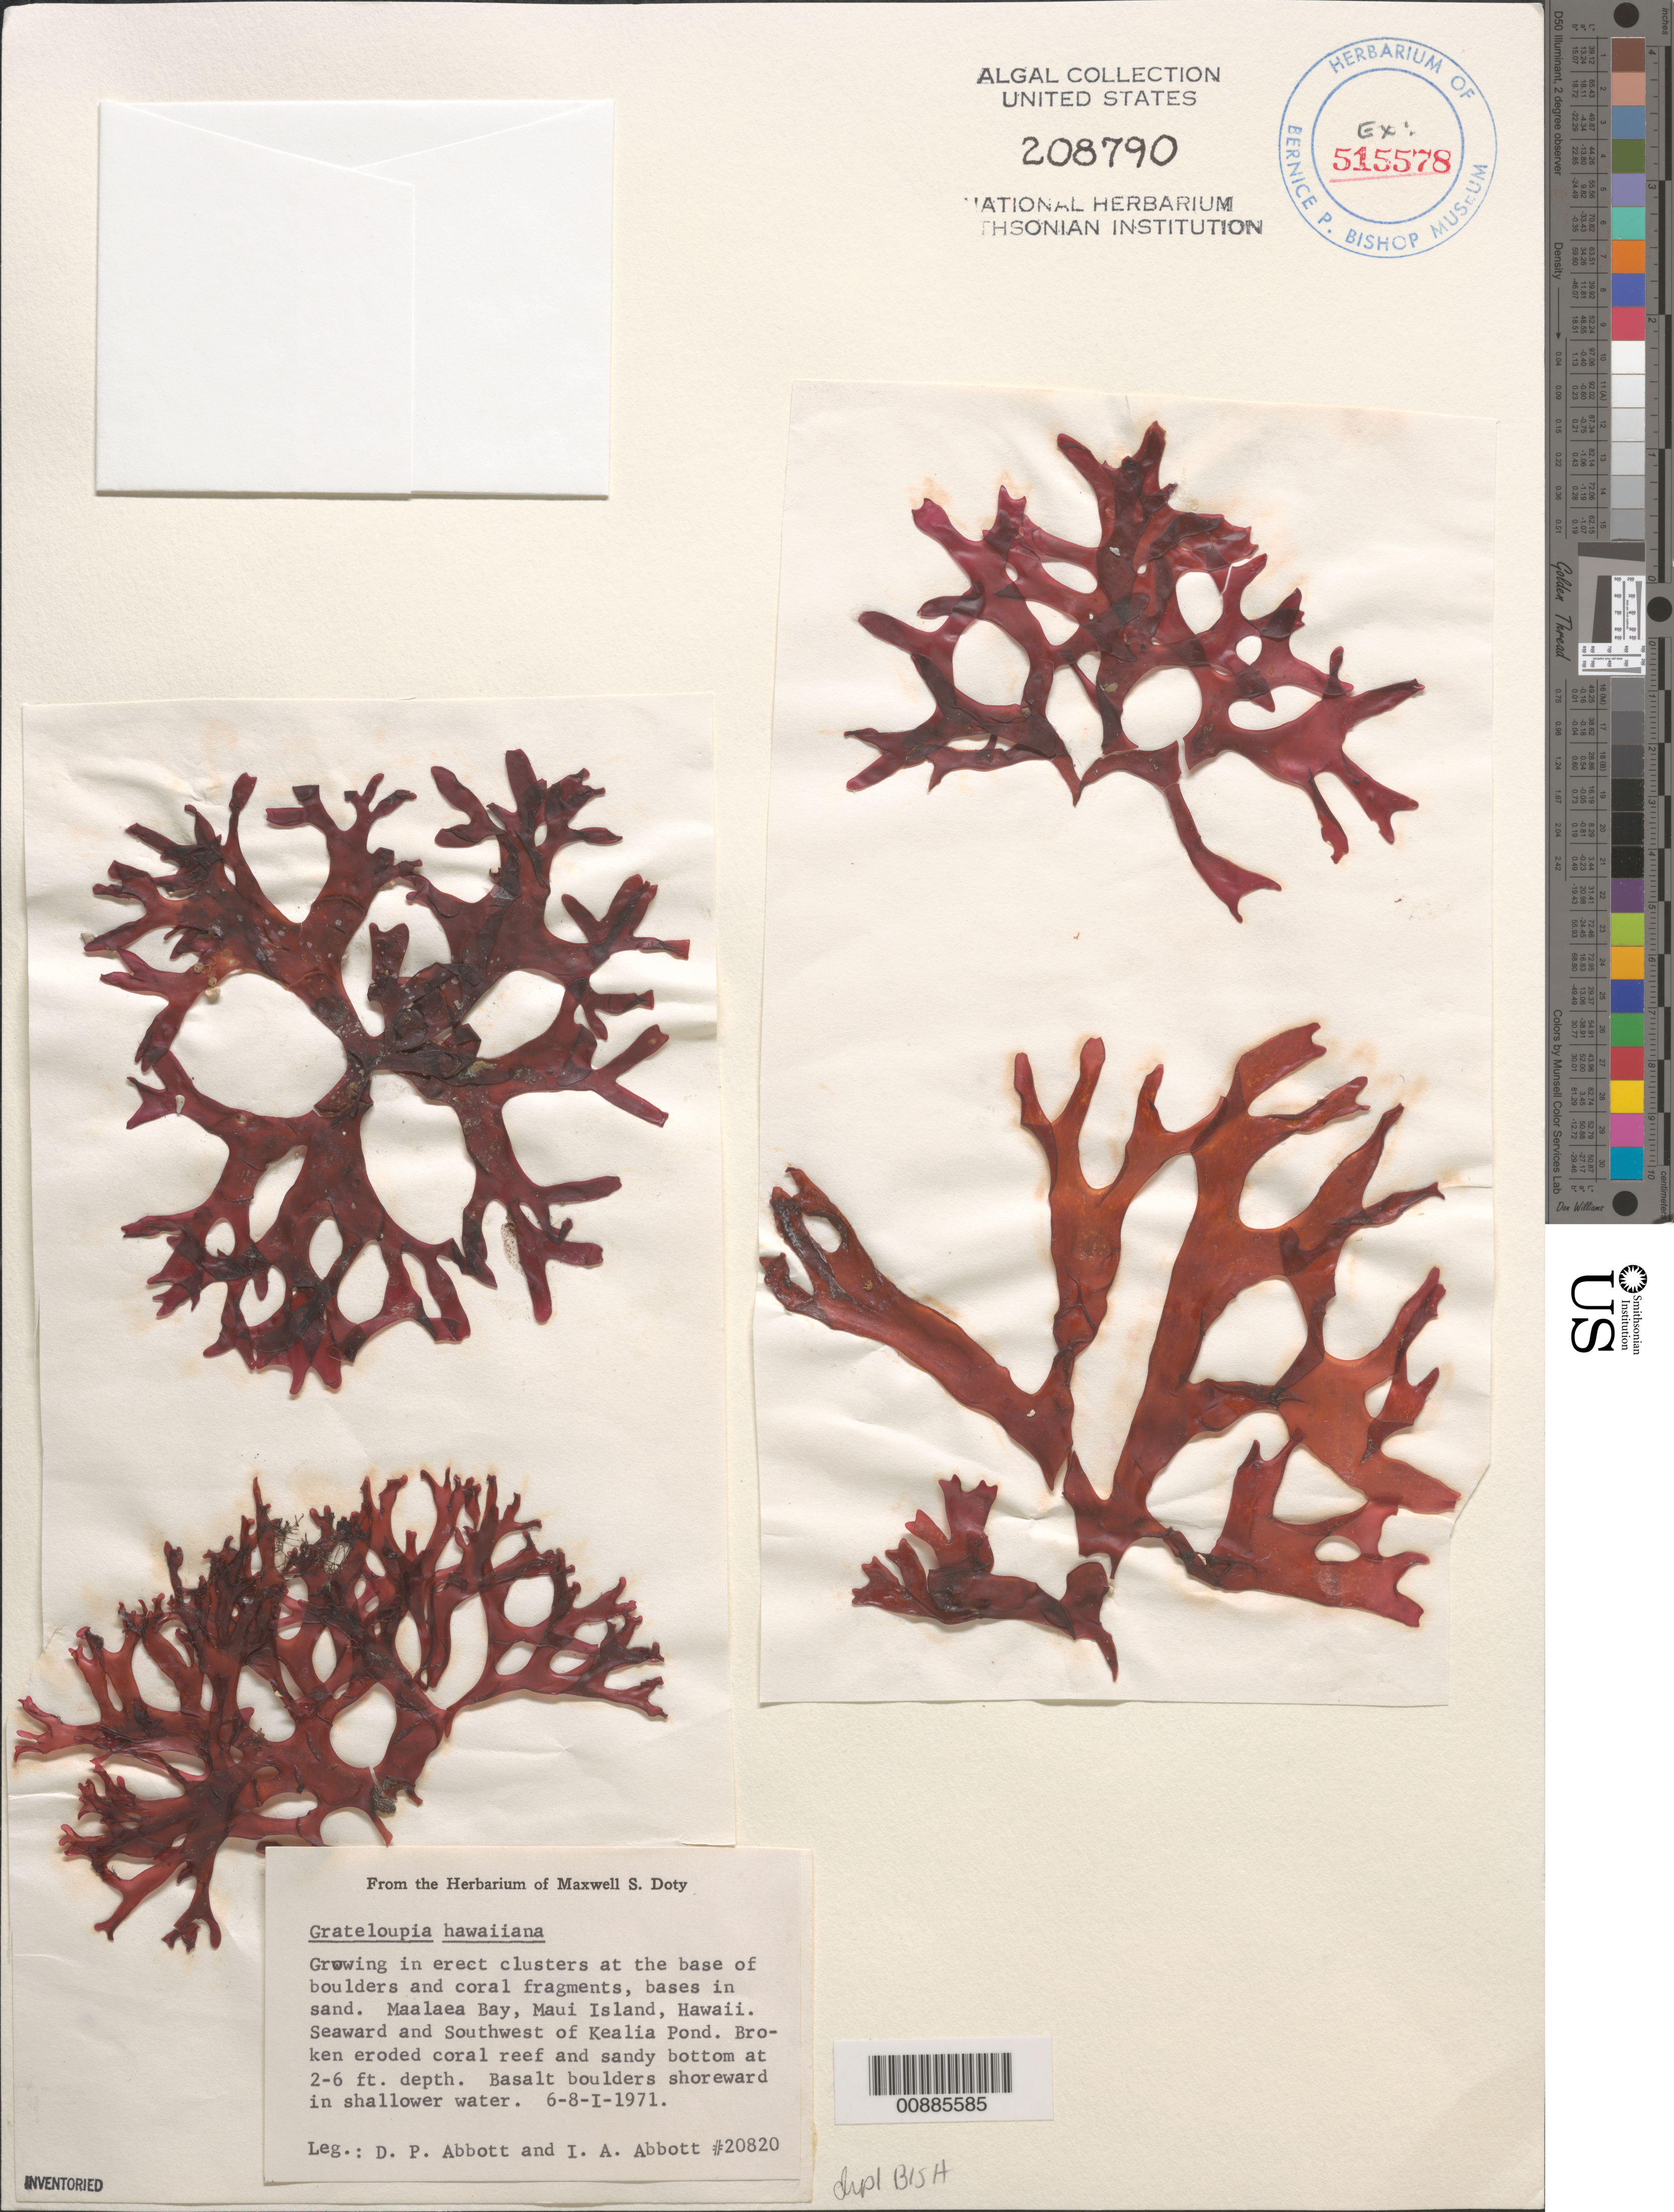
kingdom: Plantae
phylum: Rhodophyta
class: Florideophyceae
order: Halymeniales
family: Halymeniaceae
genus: Grateloupia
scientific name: Grateloupia hawaiiana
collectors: D. P. Abbott & I. A. Abbott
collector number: IAA 20820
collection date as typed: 06 Jan 1971 to 8 Jan 1971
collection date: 1971-01-06/1971-01-08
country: United States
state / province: Hawaii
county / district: Maui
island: Maui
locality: Maalaea Bay, seaward and southwest of Kealia Pond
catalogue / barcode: US 208790